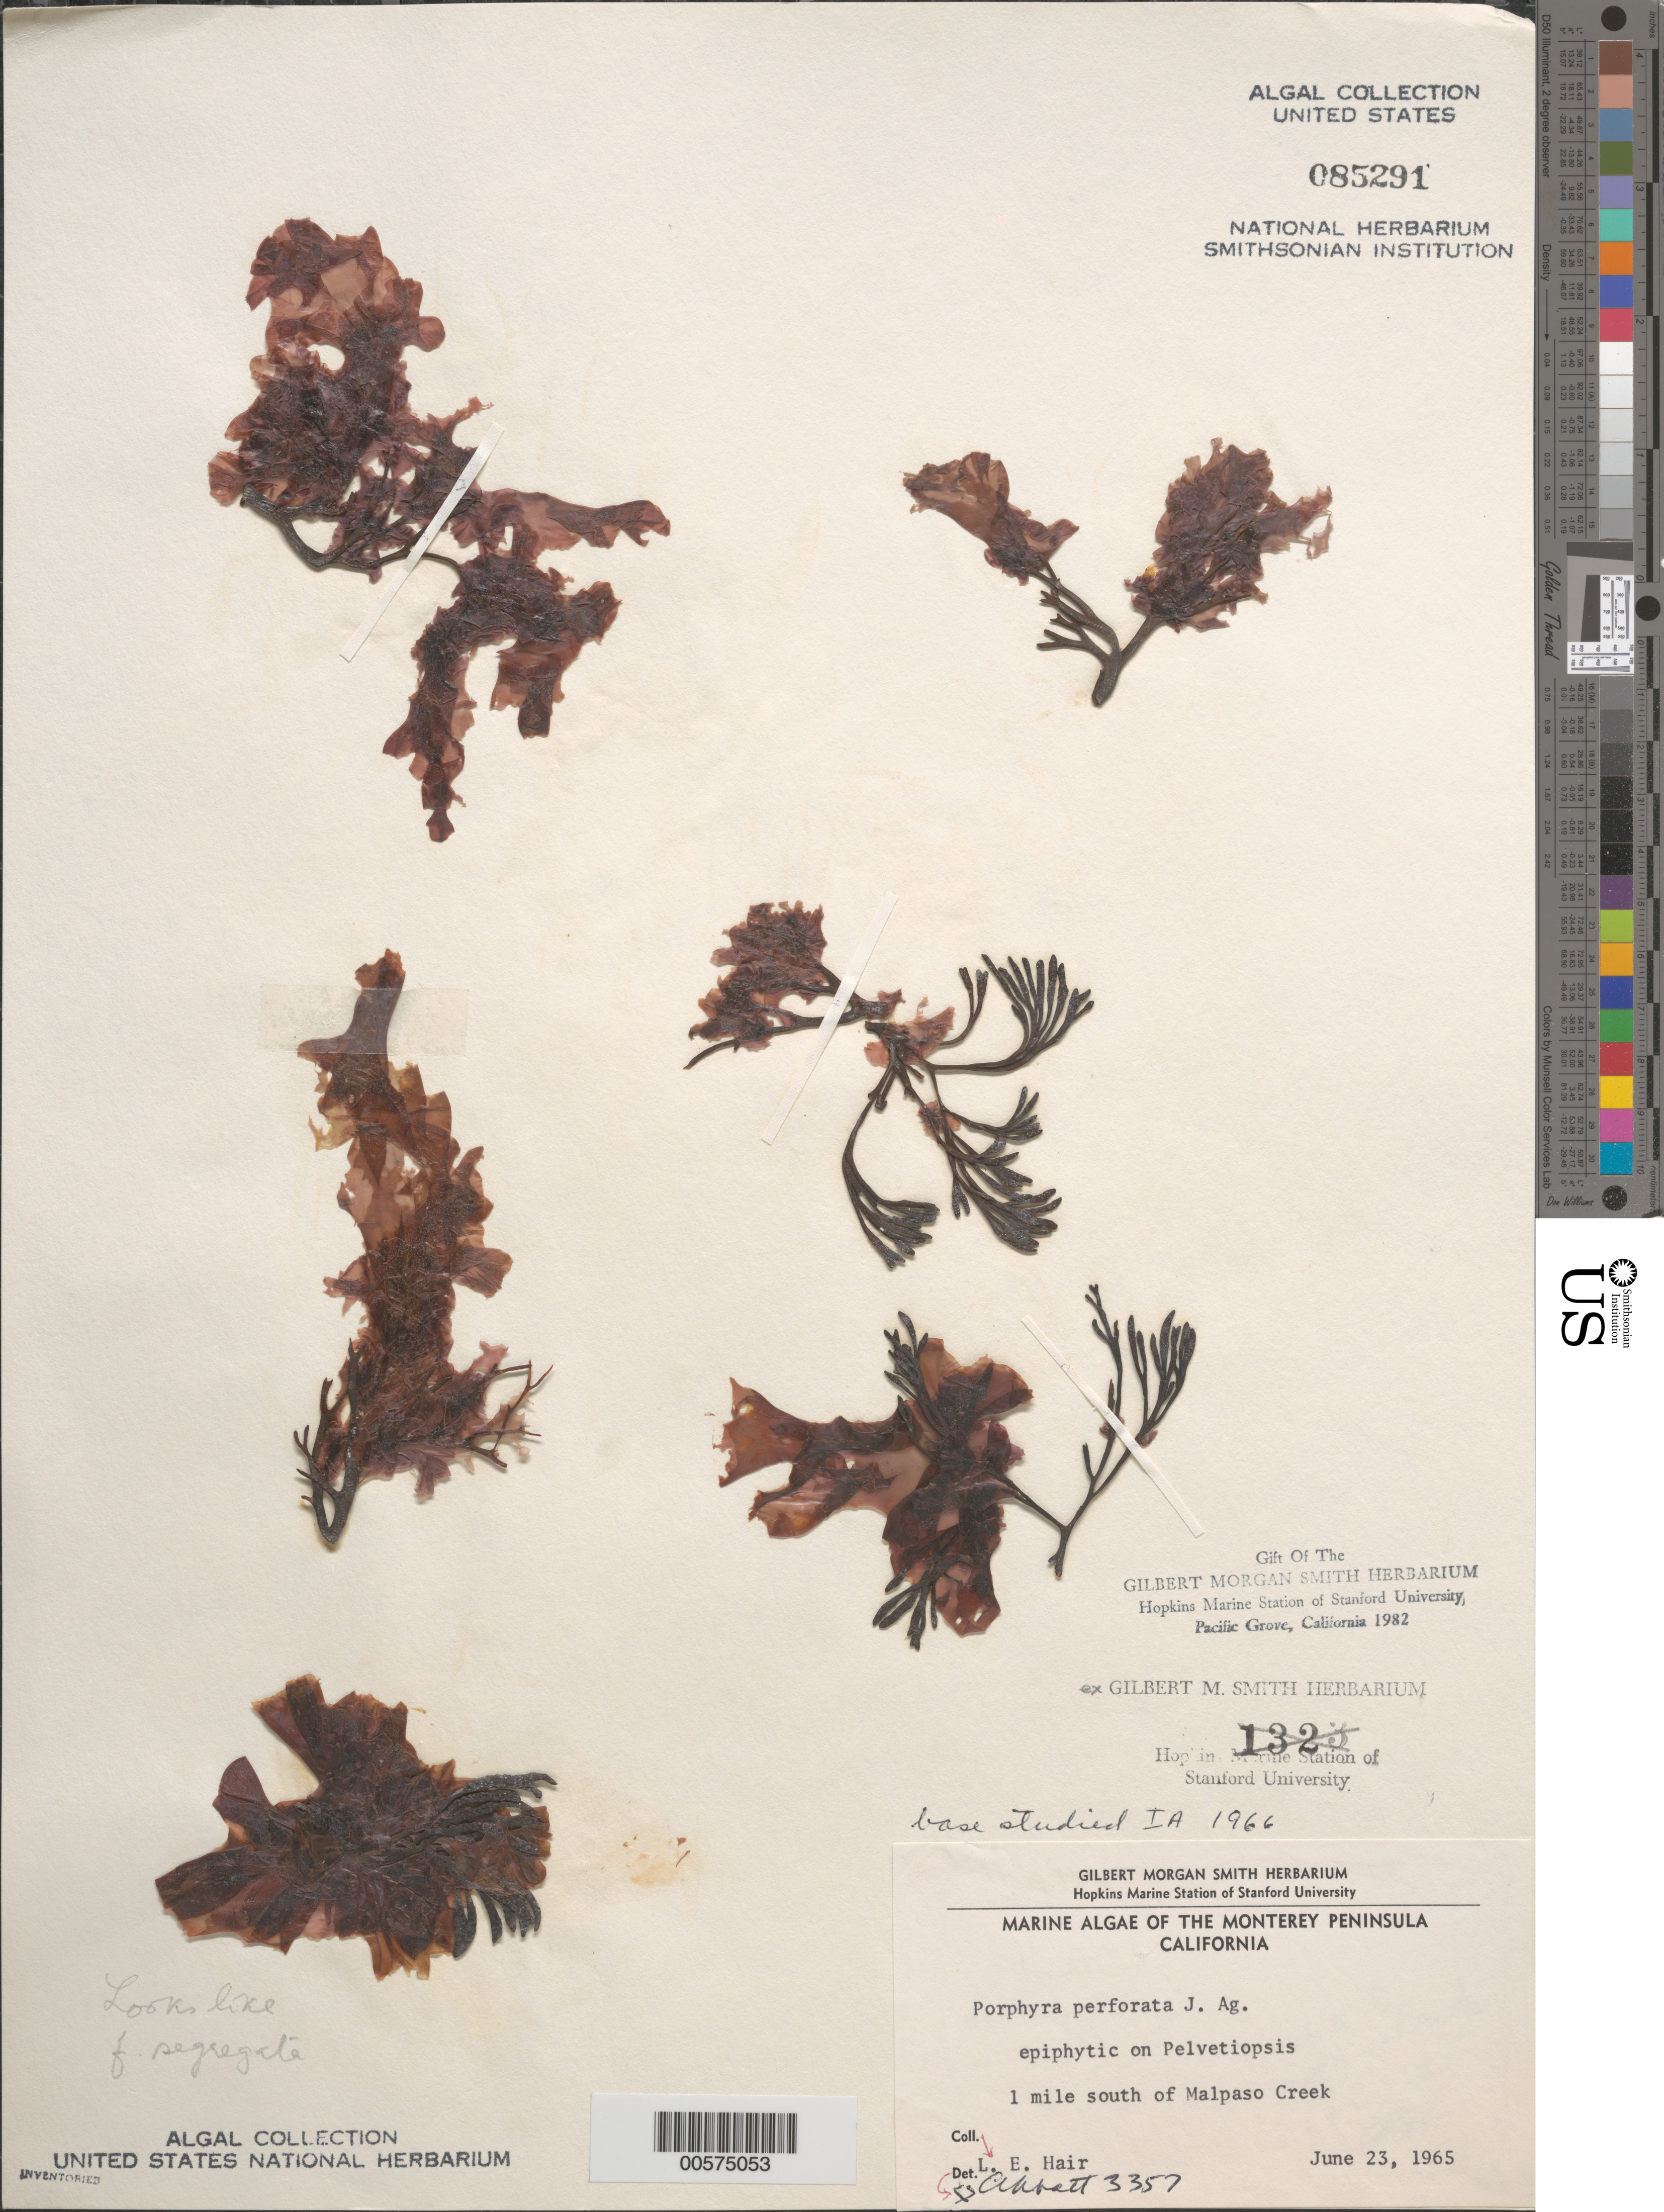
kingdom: Plantae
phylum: Rhodophyta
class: Bangiophyceae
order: Bangiales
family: Bangiaceae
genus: Pyropia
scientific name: Pyropia perforata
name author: (J. Agardh) S.C. Lindstrom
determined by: Algae name updating Project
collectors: L. Hair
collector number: IAA 3357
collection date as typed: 23 Jun 1965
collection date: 1965-06-23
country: United States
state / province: California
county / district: Monterey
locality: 1 mile south of Malpaso Creek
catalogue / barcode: US 85291